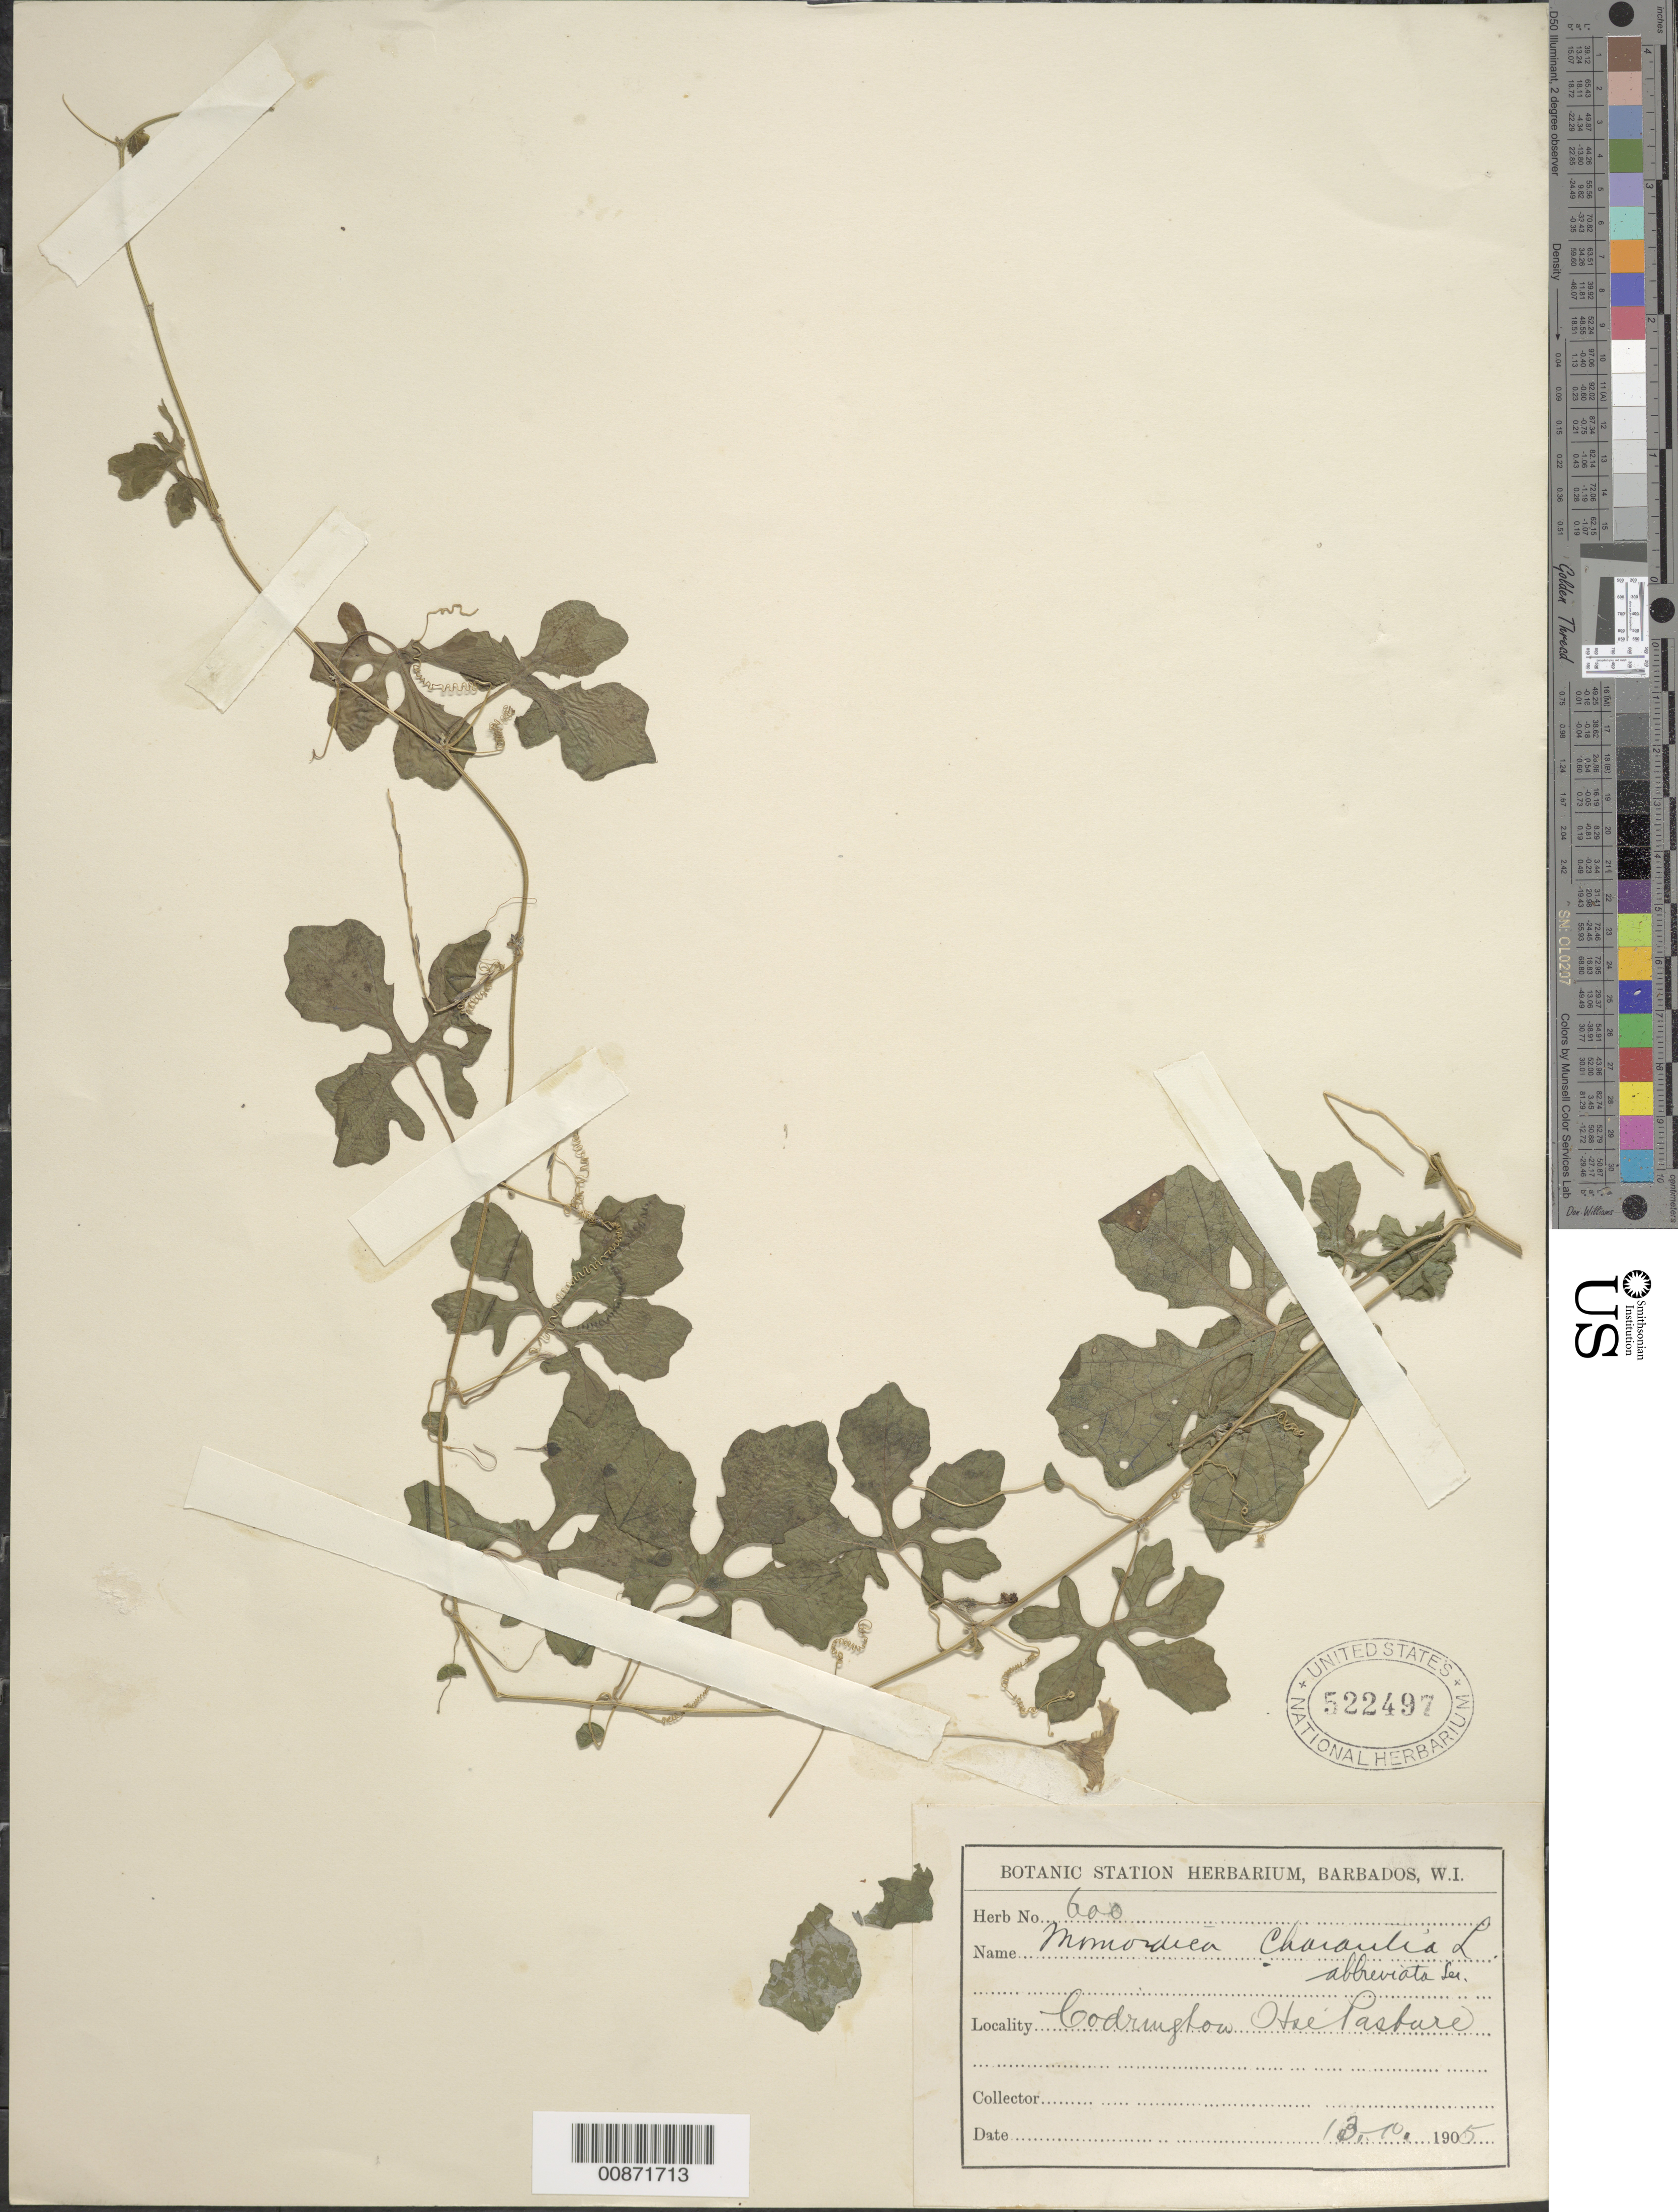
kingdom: Plantae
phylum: Tracheophyta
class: Magnoliopsida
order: Cucurbitales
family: Cucurbitaceae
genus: Momordica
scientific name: Momordica charantia subsp. abbreviata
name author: (Ser.) Greb.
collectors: ex herb. Bot. Sta. Barbados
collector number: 600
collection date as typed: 13 Oct 1905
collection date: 1905-10-13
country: Barbados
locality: Codringgow (sp?)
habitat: Pasture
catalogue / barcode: US 552497